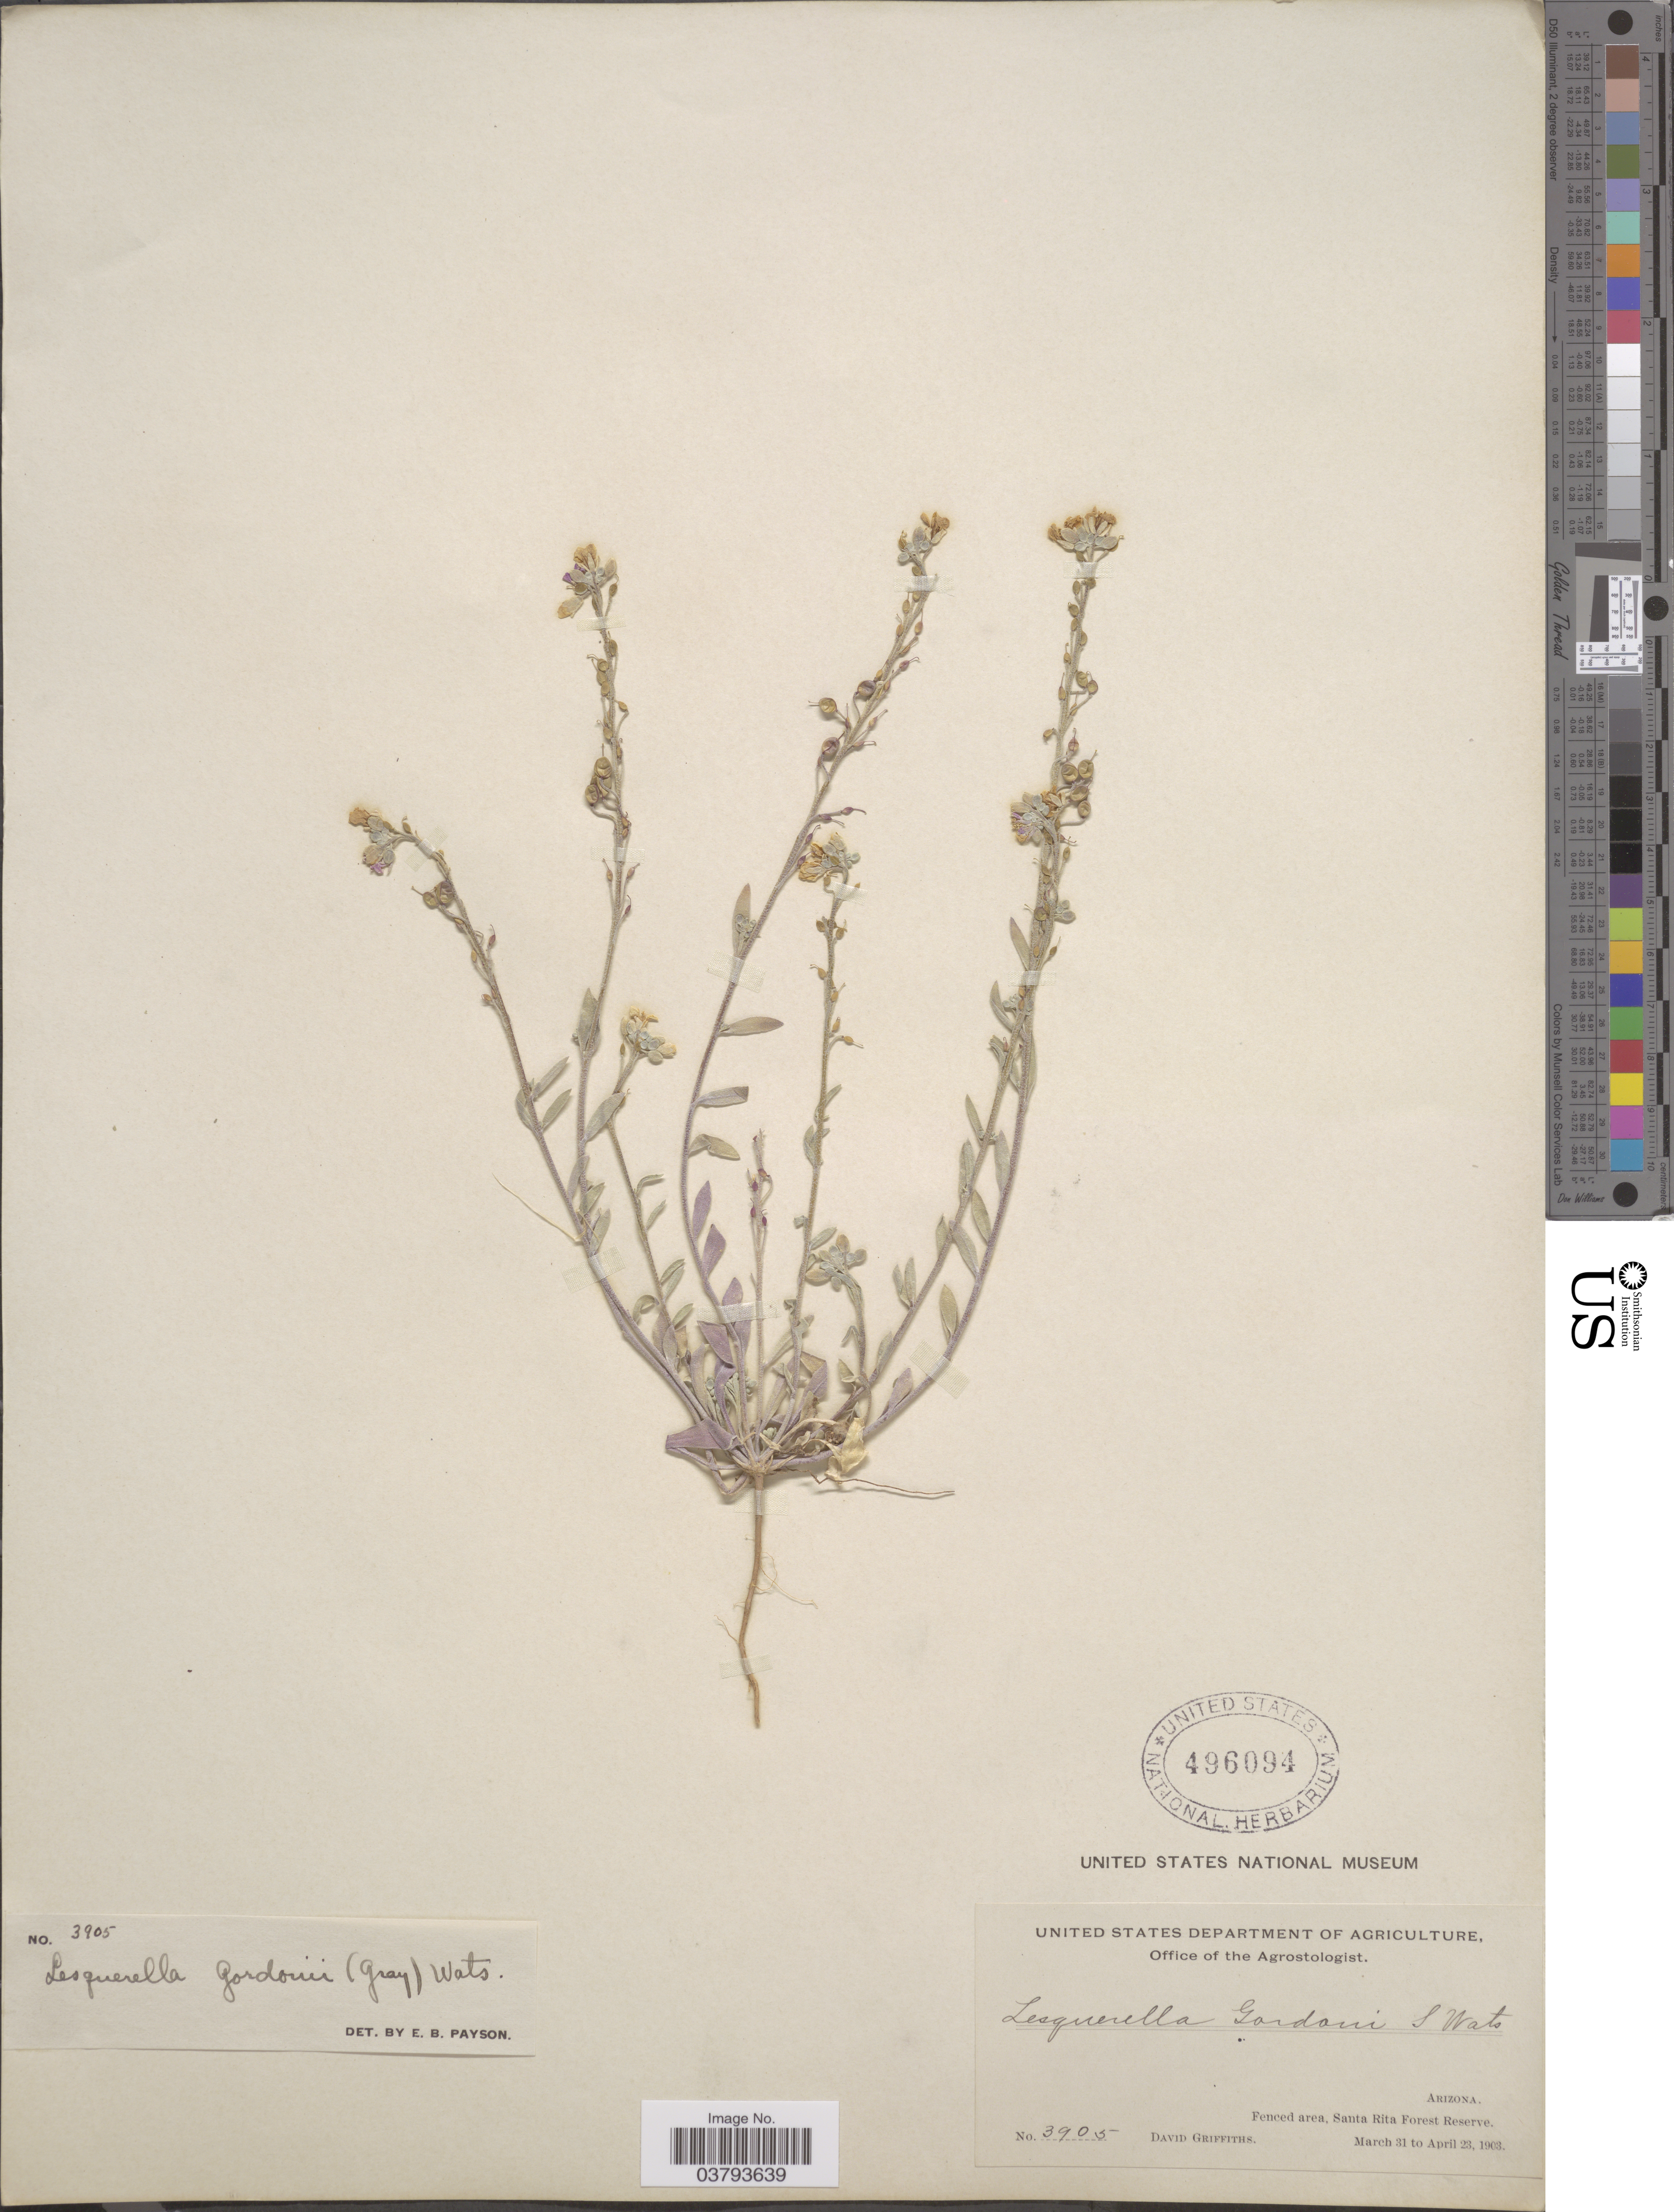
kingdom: Plantae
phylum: Tracheophyta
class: Magnoliopsida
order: Brassicales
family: Brassicaceae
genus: Lesquerella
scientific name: Lesquerella gordonii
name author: (A. Gray) S. Watson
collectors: D. Griffiths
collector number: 3905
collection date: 1903-03-31/1903-04-23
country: United States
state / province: Arizona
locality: Fenced area, Santa Rita Forest Reserve.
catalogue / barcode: US 496094